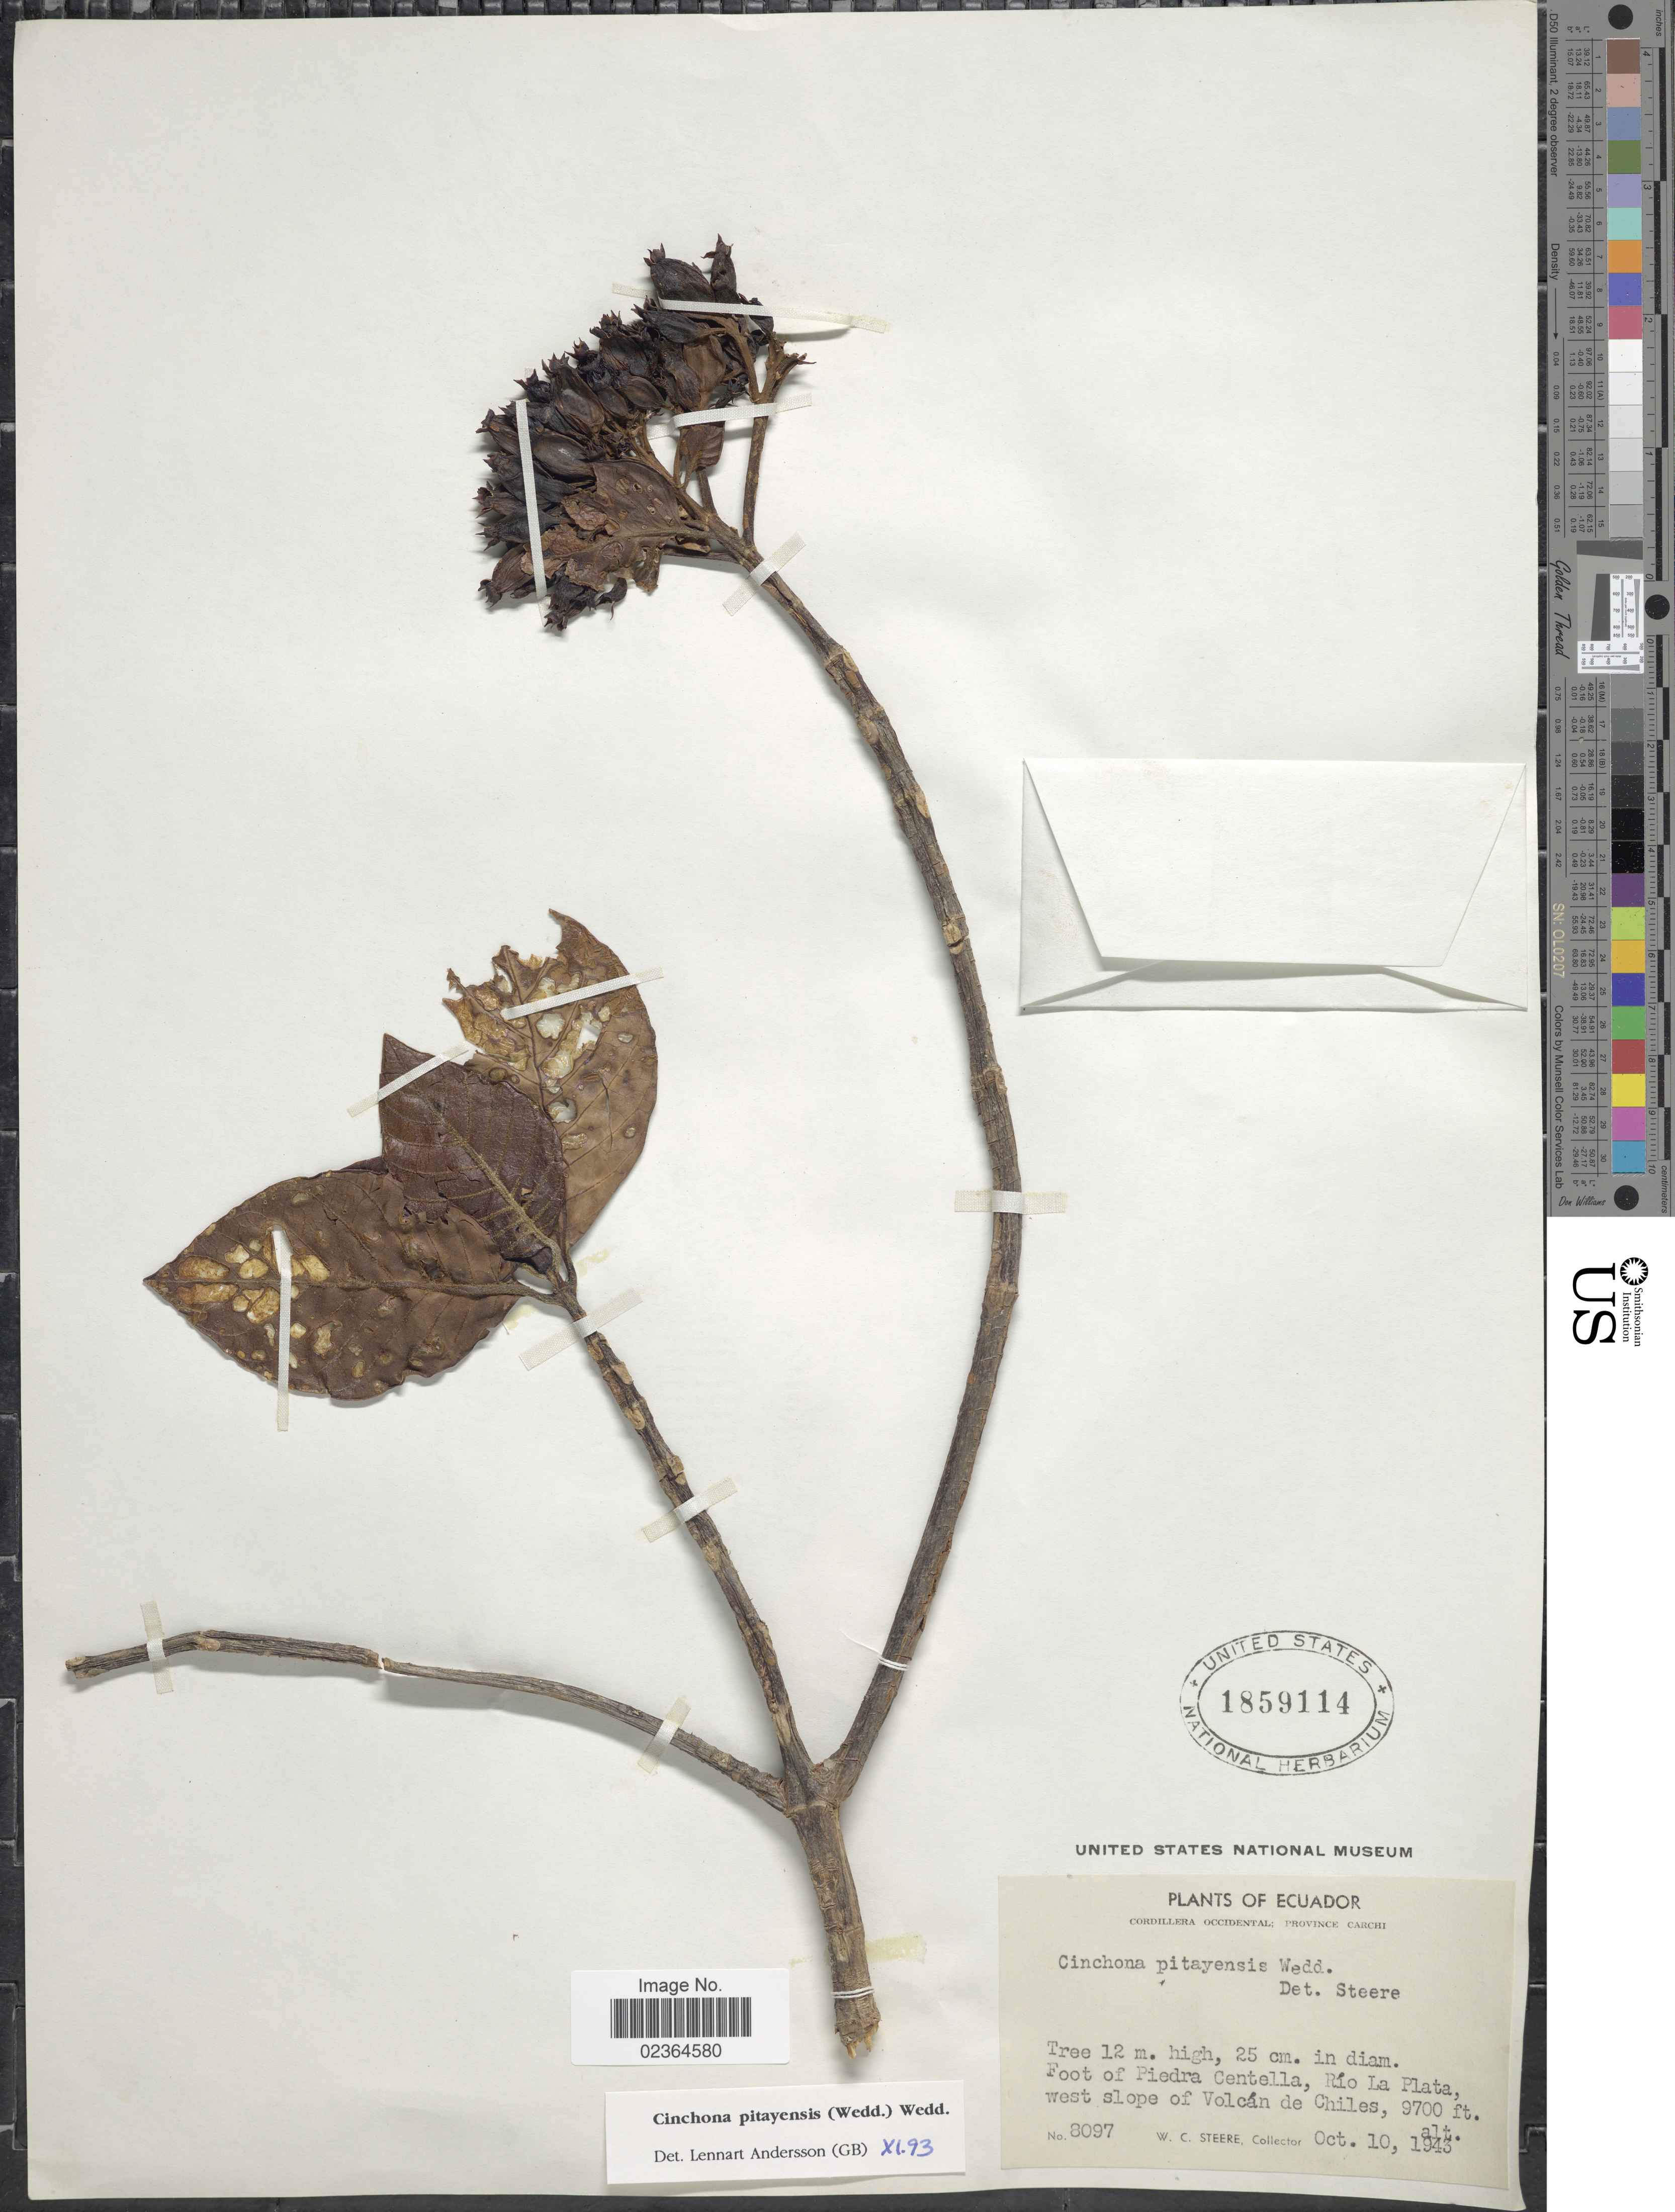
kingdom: Plantae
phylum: Tracheophyta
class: Magnoliopsida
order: Gentianales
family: Rubiaceae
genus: Cinchona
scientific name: Cinchona pitayensis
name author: Wedd.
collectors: W. C. Steere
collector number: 8097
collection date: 1943-10-10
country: Ecuador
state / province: Carchi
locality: Cordillera Occidental. Foot of Piedra Centella, Río La Plata, west slope of Volcán de Chiles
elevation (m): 2957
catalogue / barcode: US 1859114